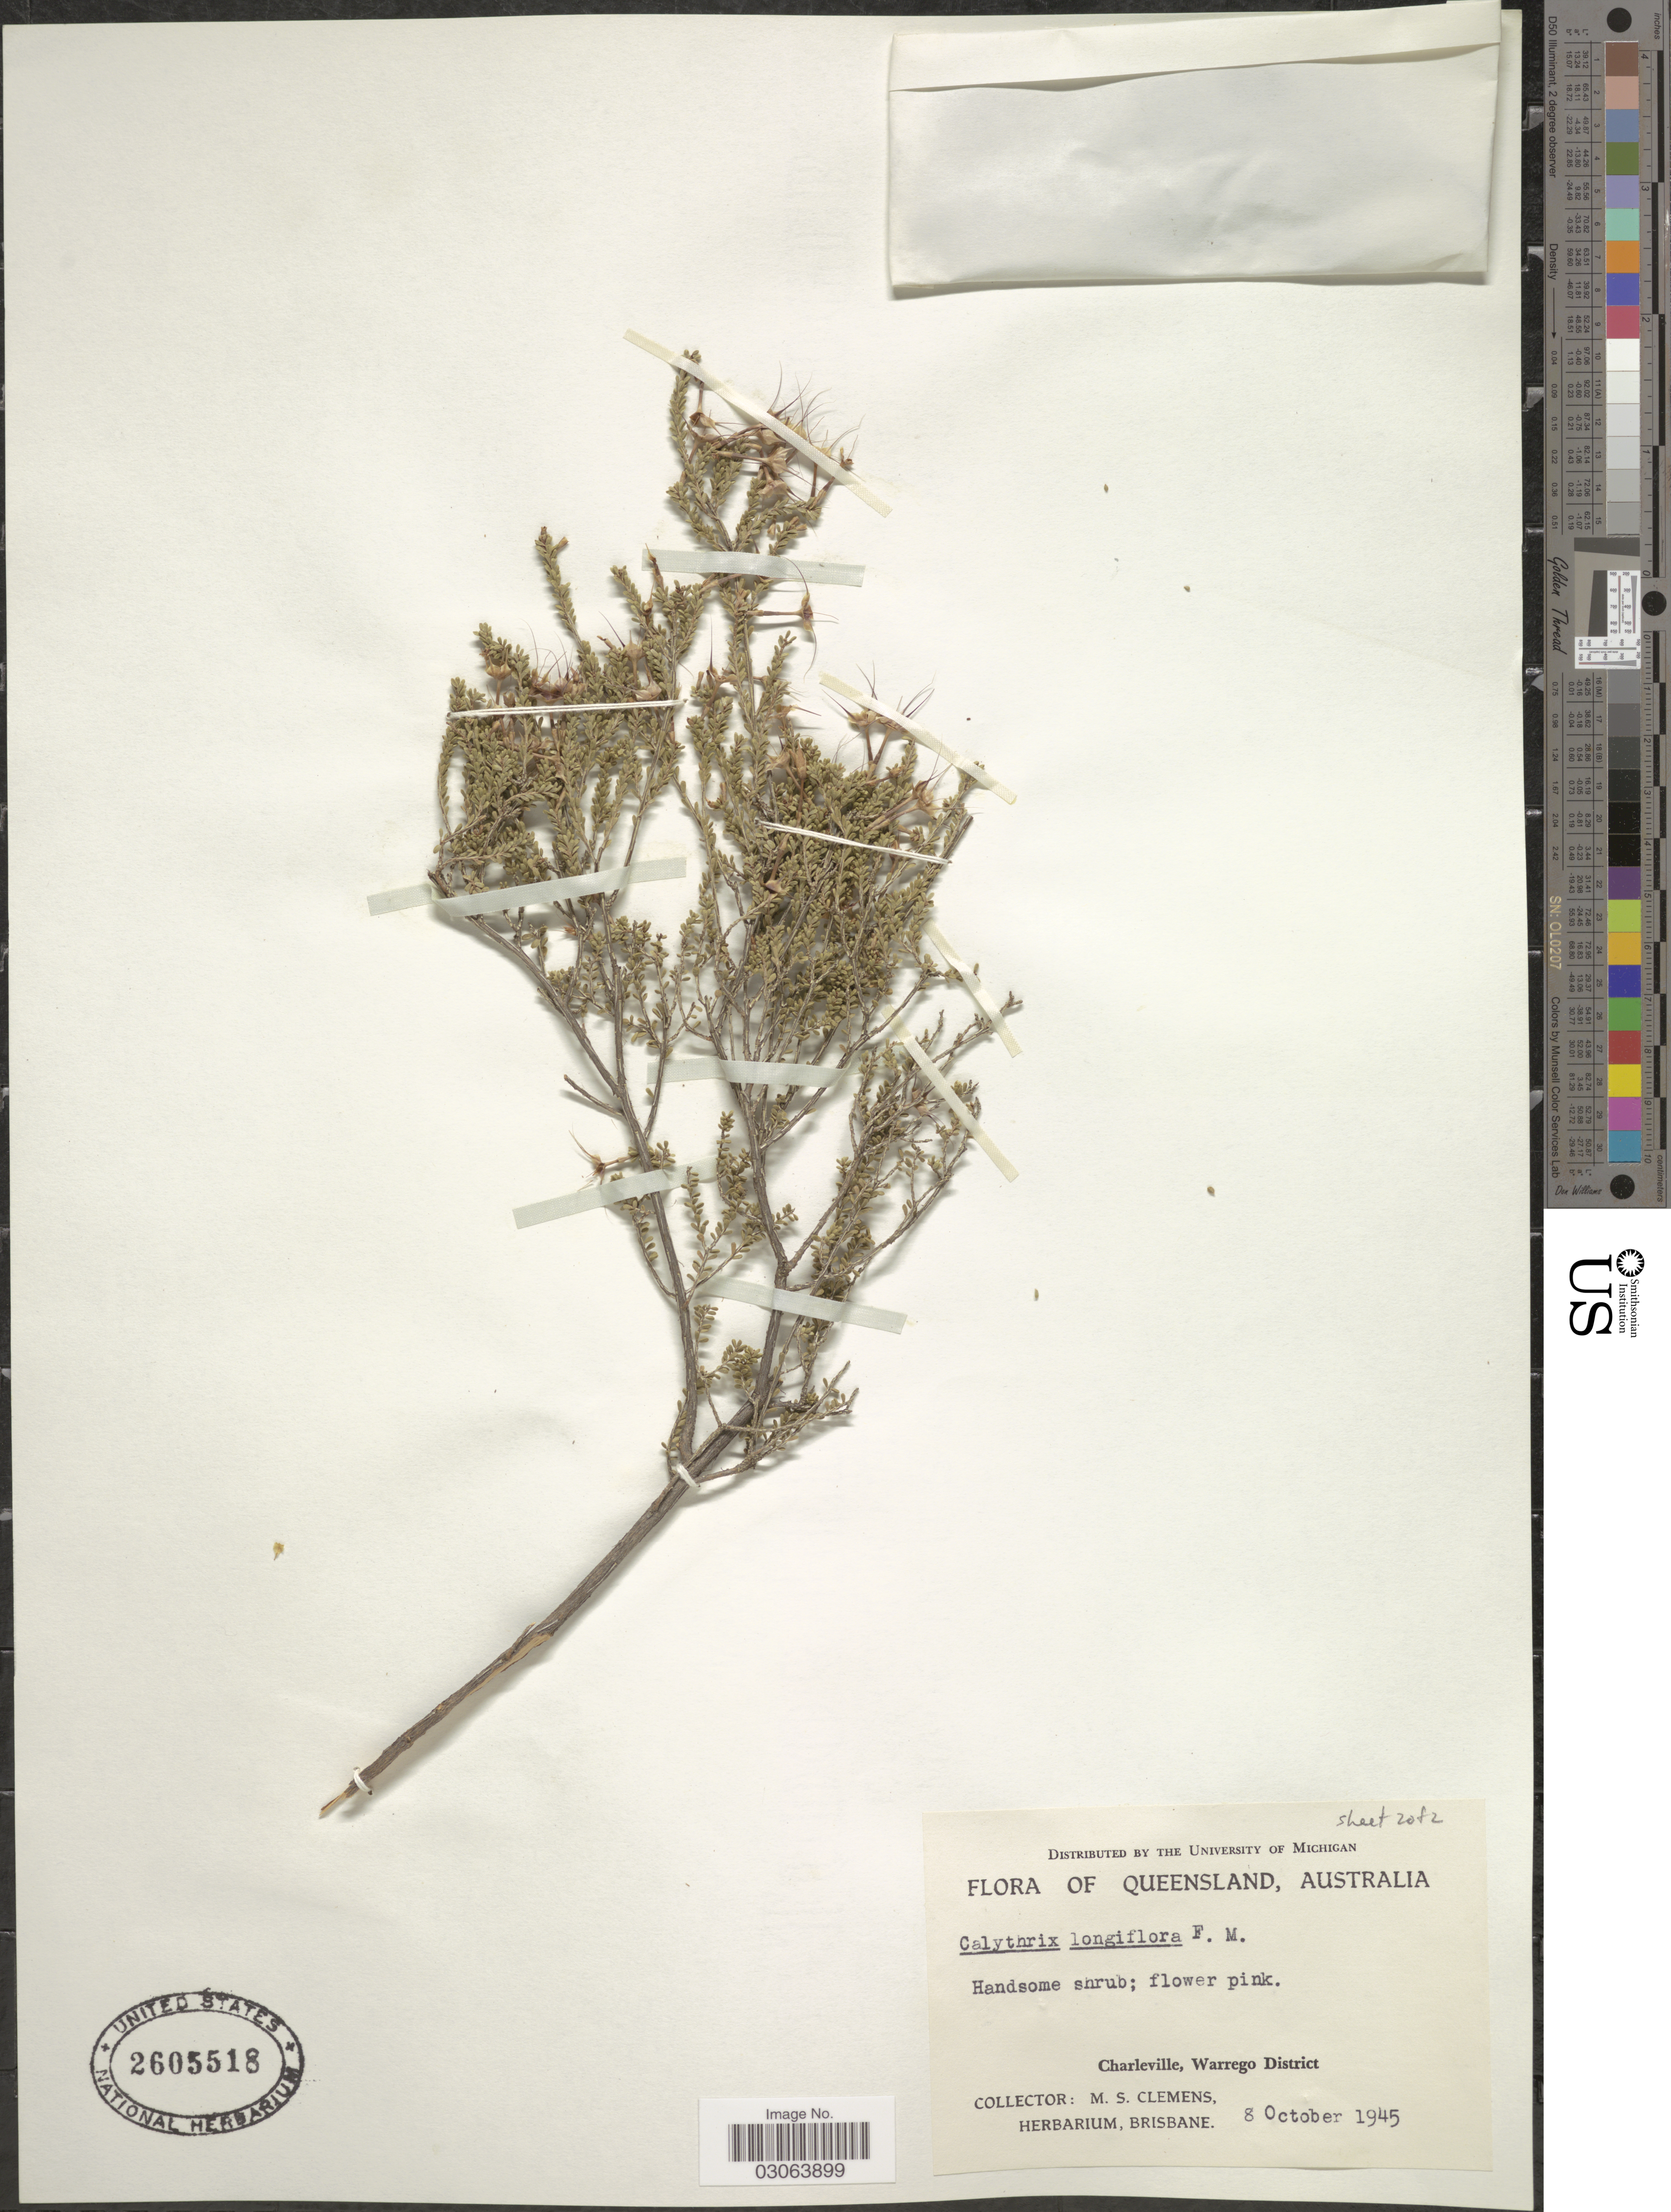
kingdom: Plantae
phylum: Tracheophyta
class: Magnoliopsida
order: Myrtales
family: Myrtaceae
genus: Calytrix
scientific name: Calytrix longiflora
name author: (F. Muell.) Benth.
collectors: M. S. Clemens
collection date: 1945-10-08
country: Australia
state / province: Queensland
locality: Charleville, Warrego District.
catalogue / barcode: US 2605518